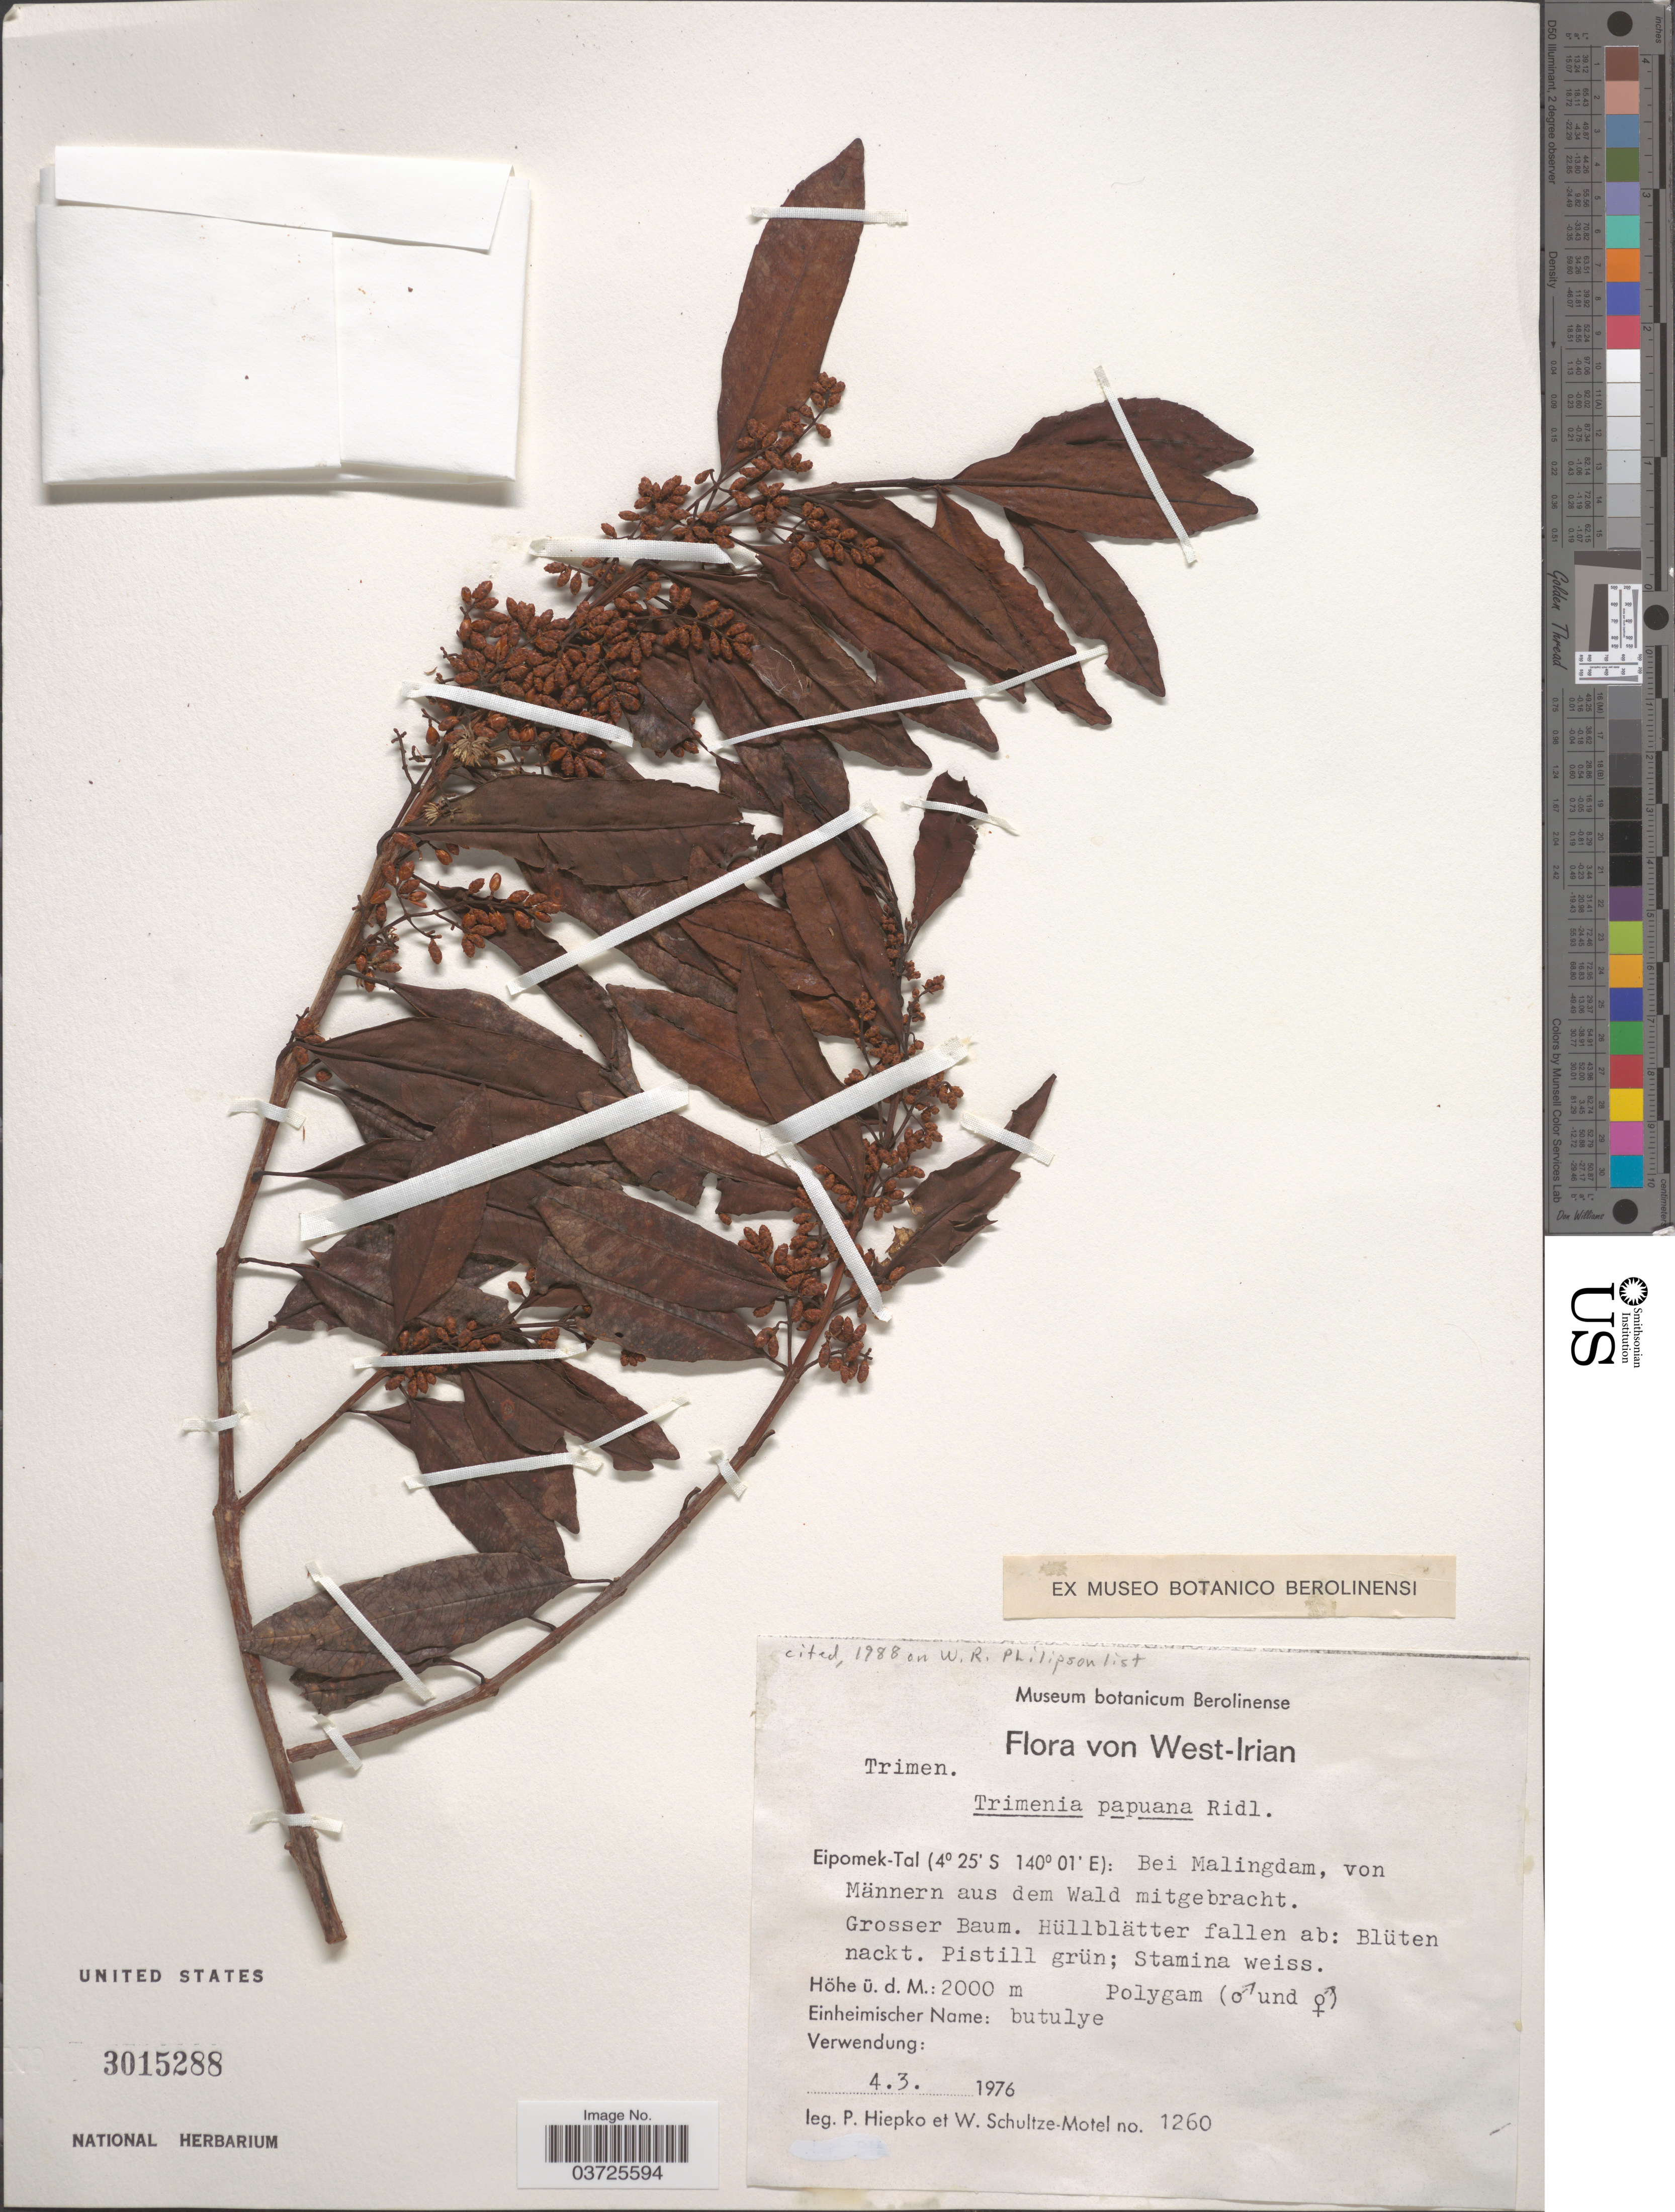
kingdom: Plantae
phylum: Tracheophyta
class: Magnoliopsida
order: Austrobaileyales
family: Trimeniaceae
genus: Trimenia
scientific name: Trimenia papuana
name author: Ridl.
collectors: P. H. Hiepko & W. Schultze-Motel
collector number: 1260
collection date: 1976-03-04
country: Indonesia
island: New Guinea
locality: West-Irian. Eipomek-Tal: Bei Malingdam, von Männern aus dem Wald mitgebracht.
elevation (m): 2000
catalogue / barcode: US 3015288